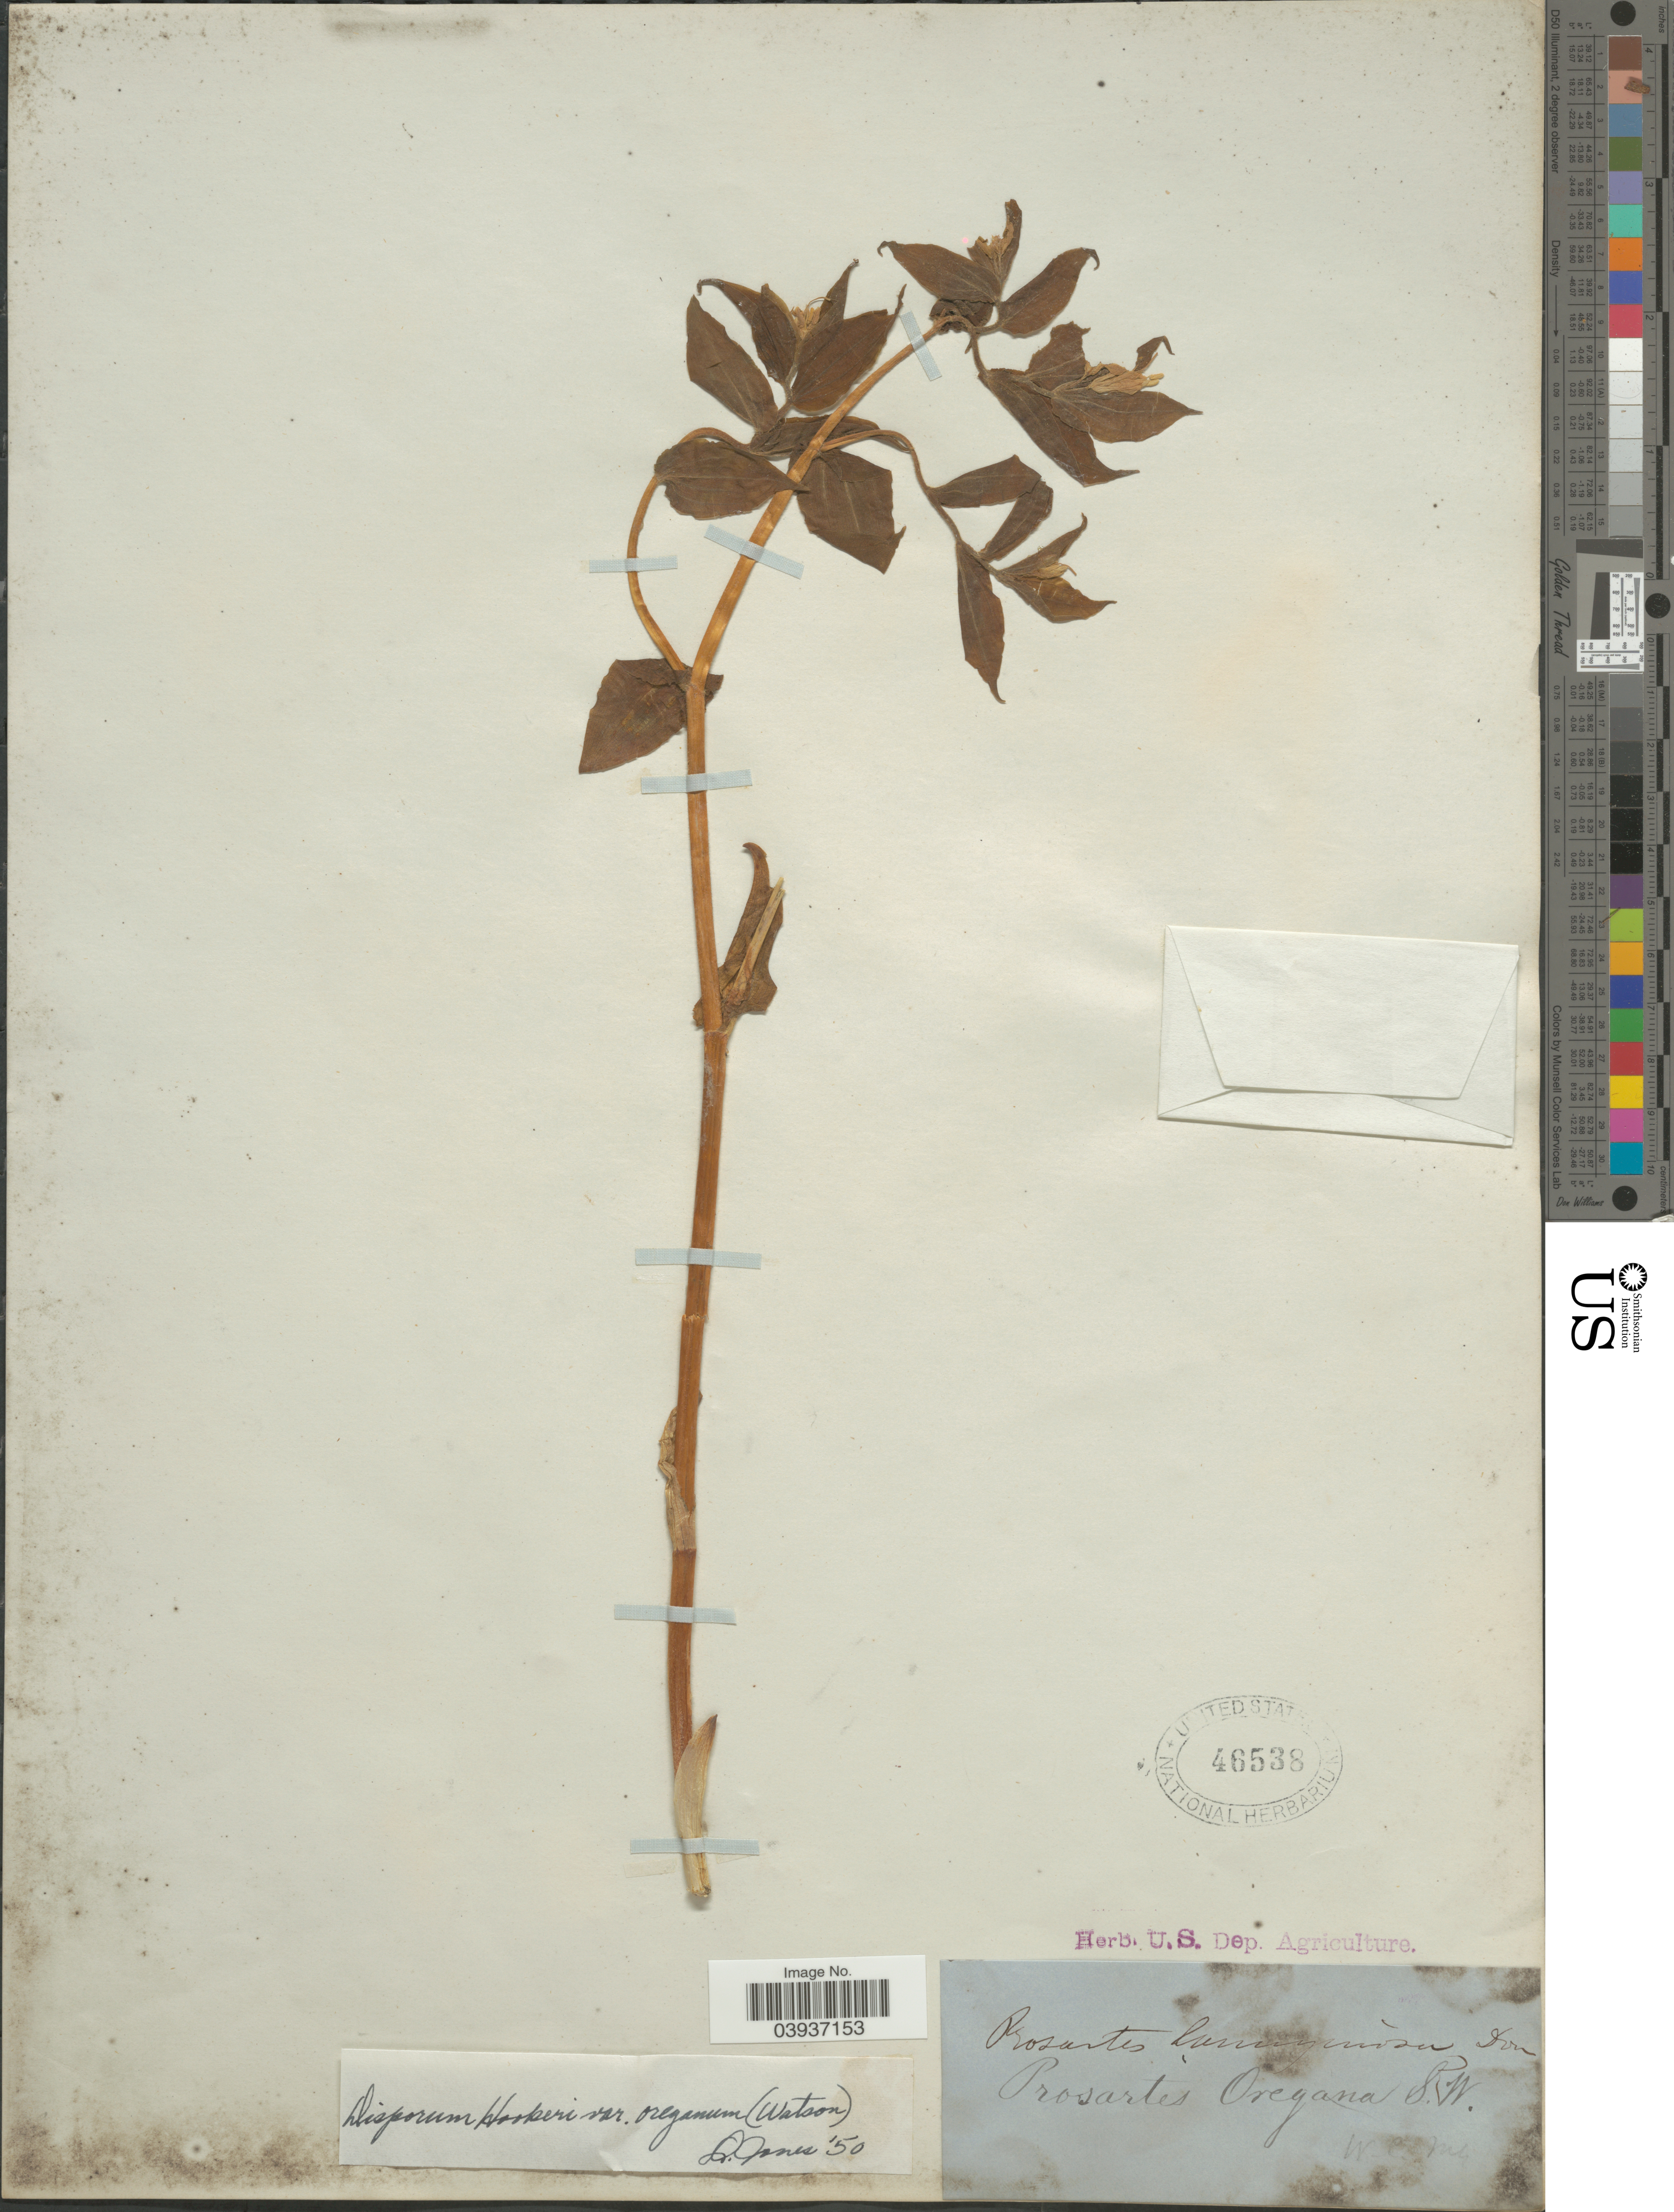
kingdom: Plantae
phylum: Tracheophyta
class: Liliopsida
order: Liliales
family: Colchicaceae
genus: Disporum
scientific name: Disporum hookeri var. oreganum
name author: (S. Watson) Q. Jones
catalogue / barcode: US 46538